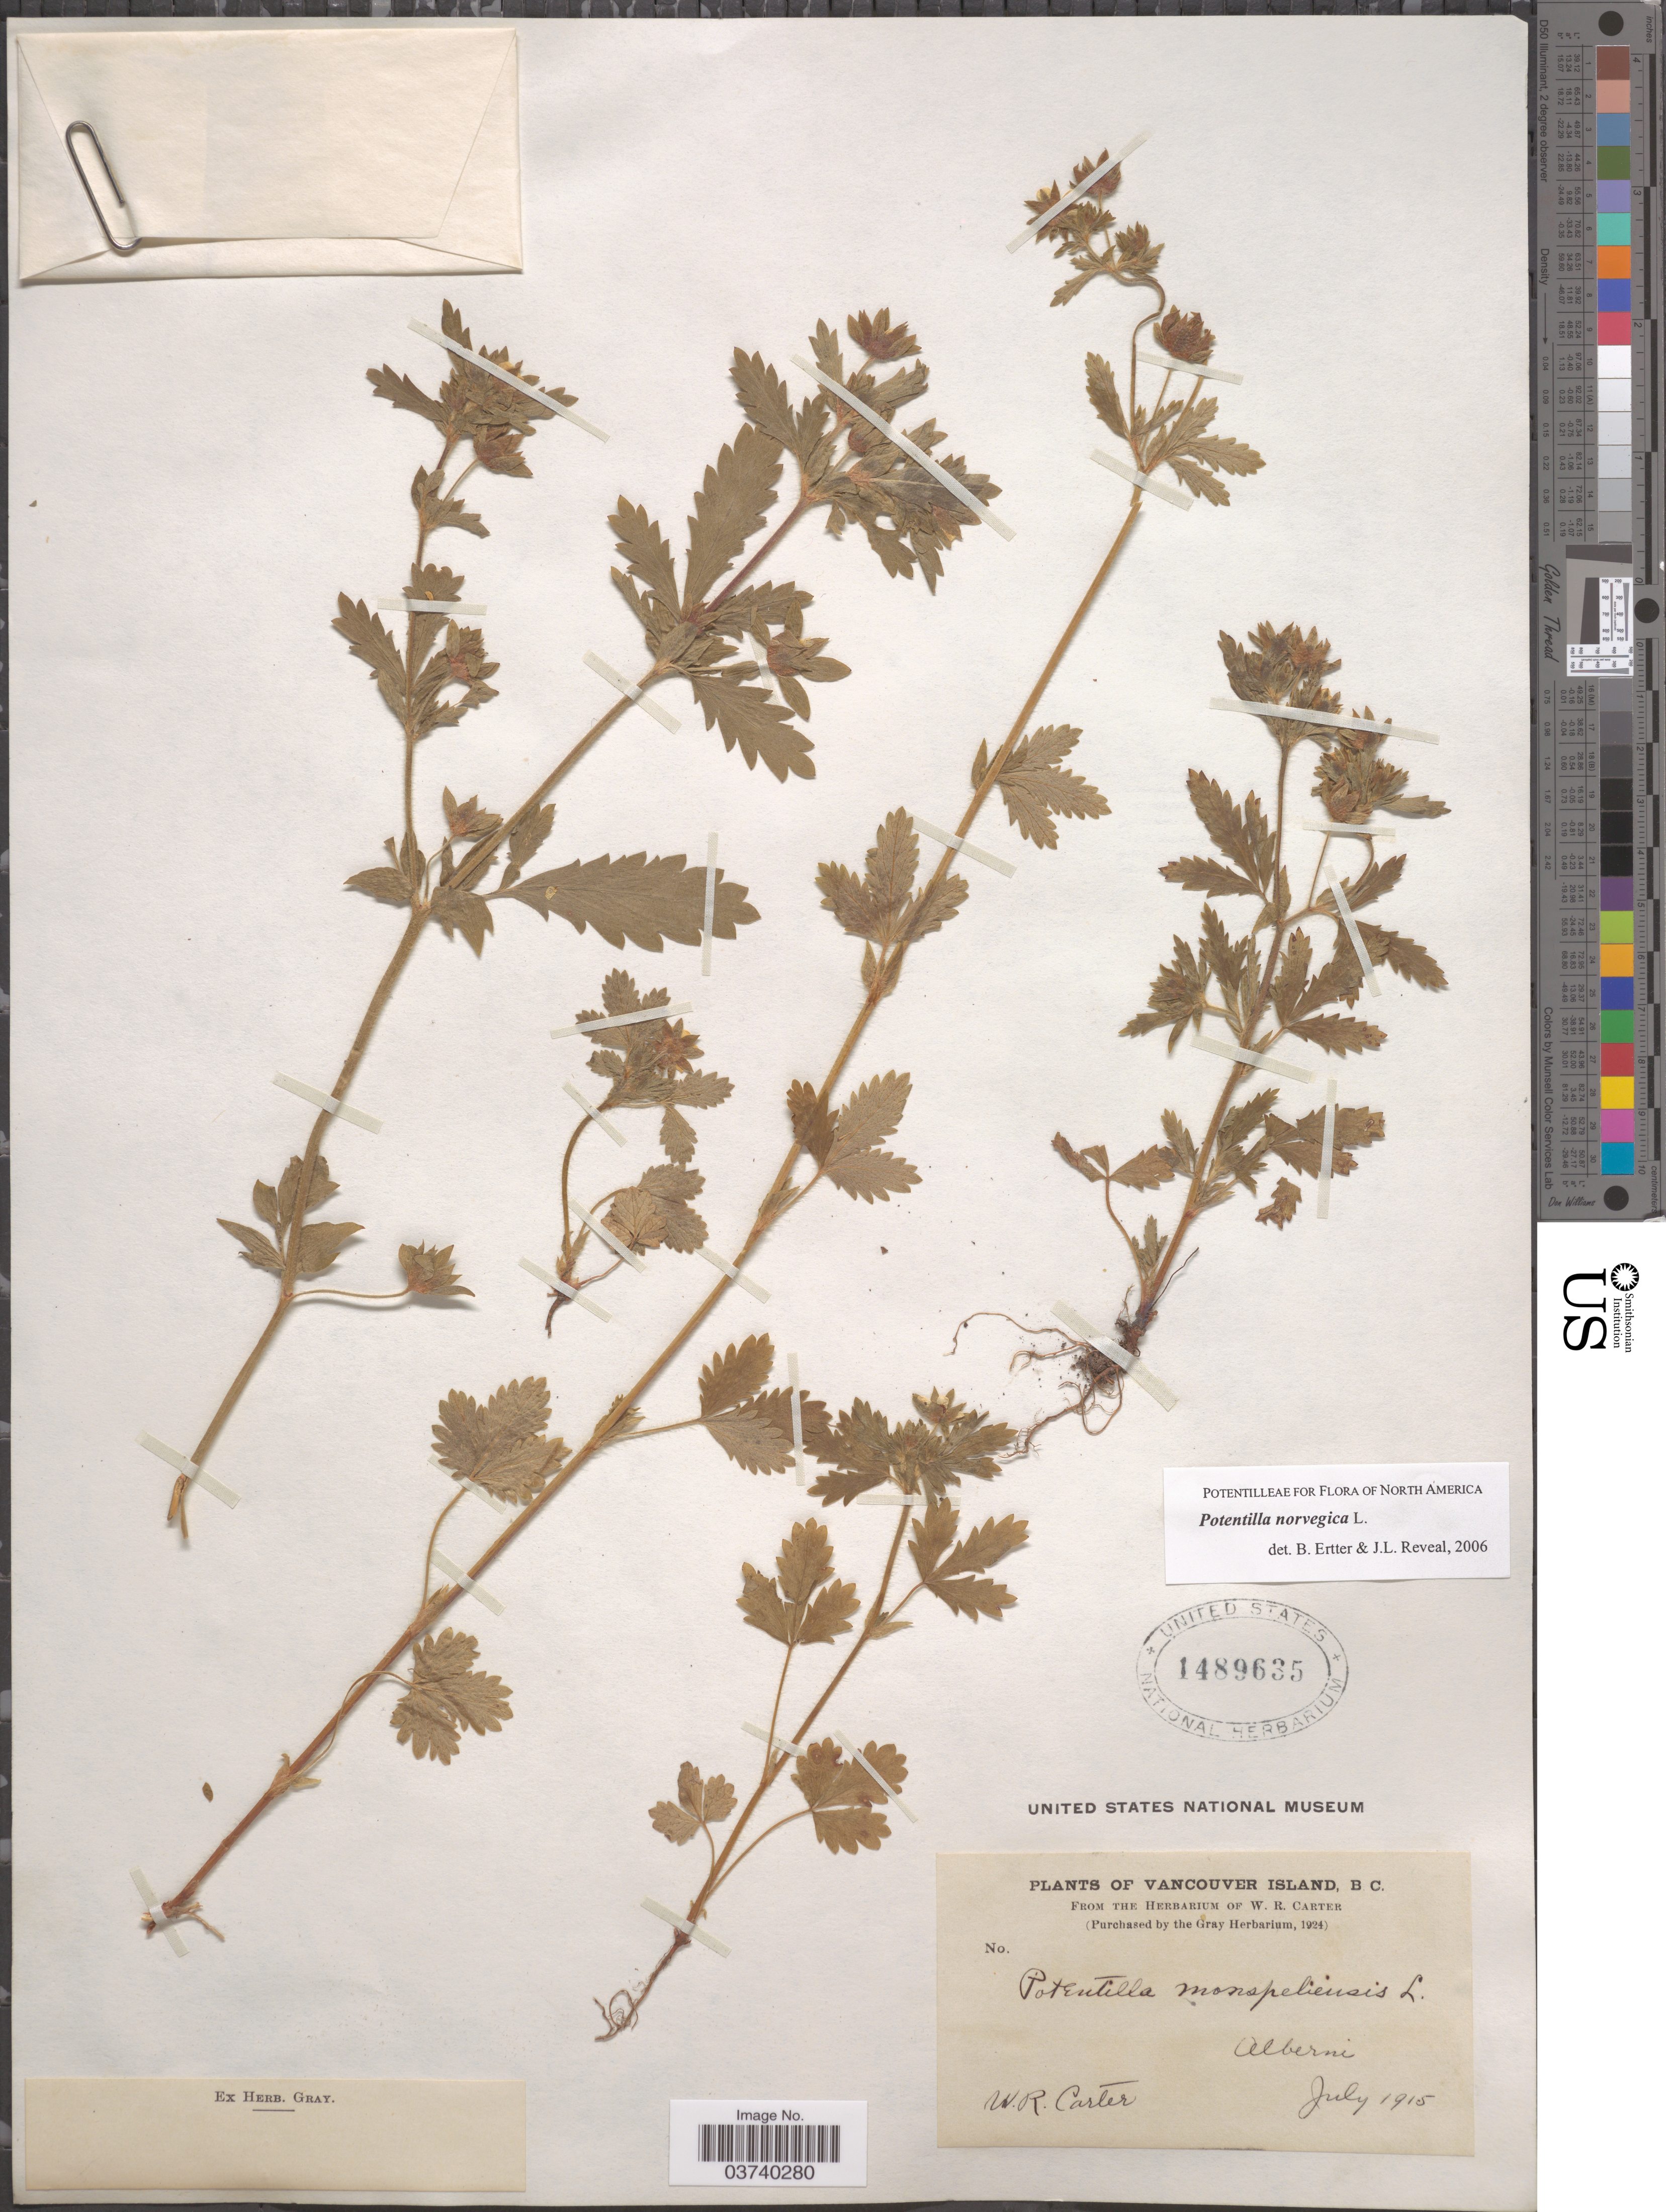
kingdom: Plantae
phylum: Tracheophyta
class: Magnoliopsida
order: Rosales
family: Rosaceae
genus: Potentilla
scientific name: Potentilla norvegica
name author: L.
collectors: W. R. Carter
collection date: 1915-07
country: Canada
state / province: British Columbia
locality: Vancouver Island. Alberni.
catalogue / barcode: US 1489635